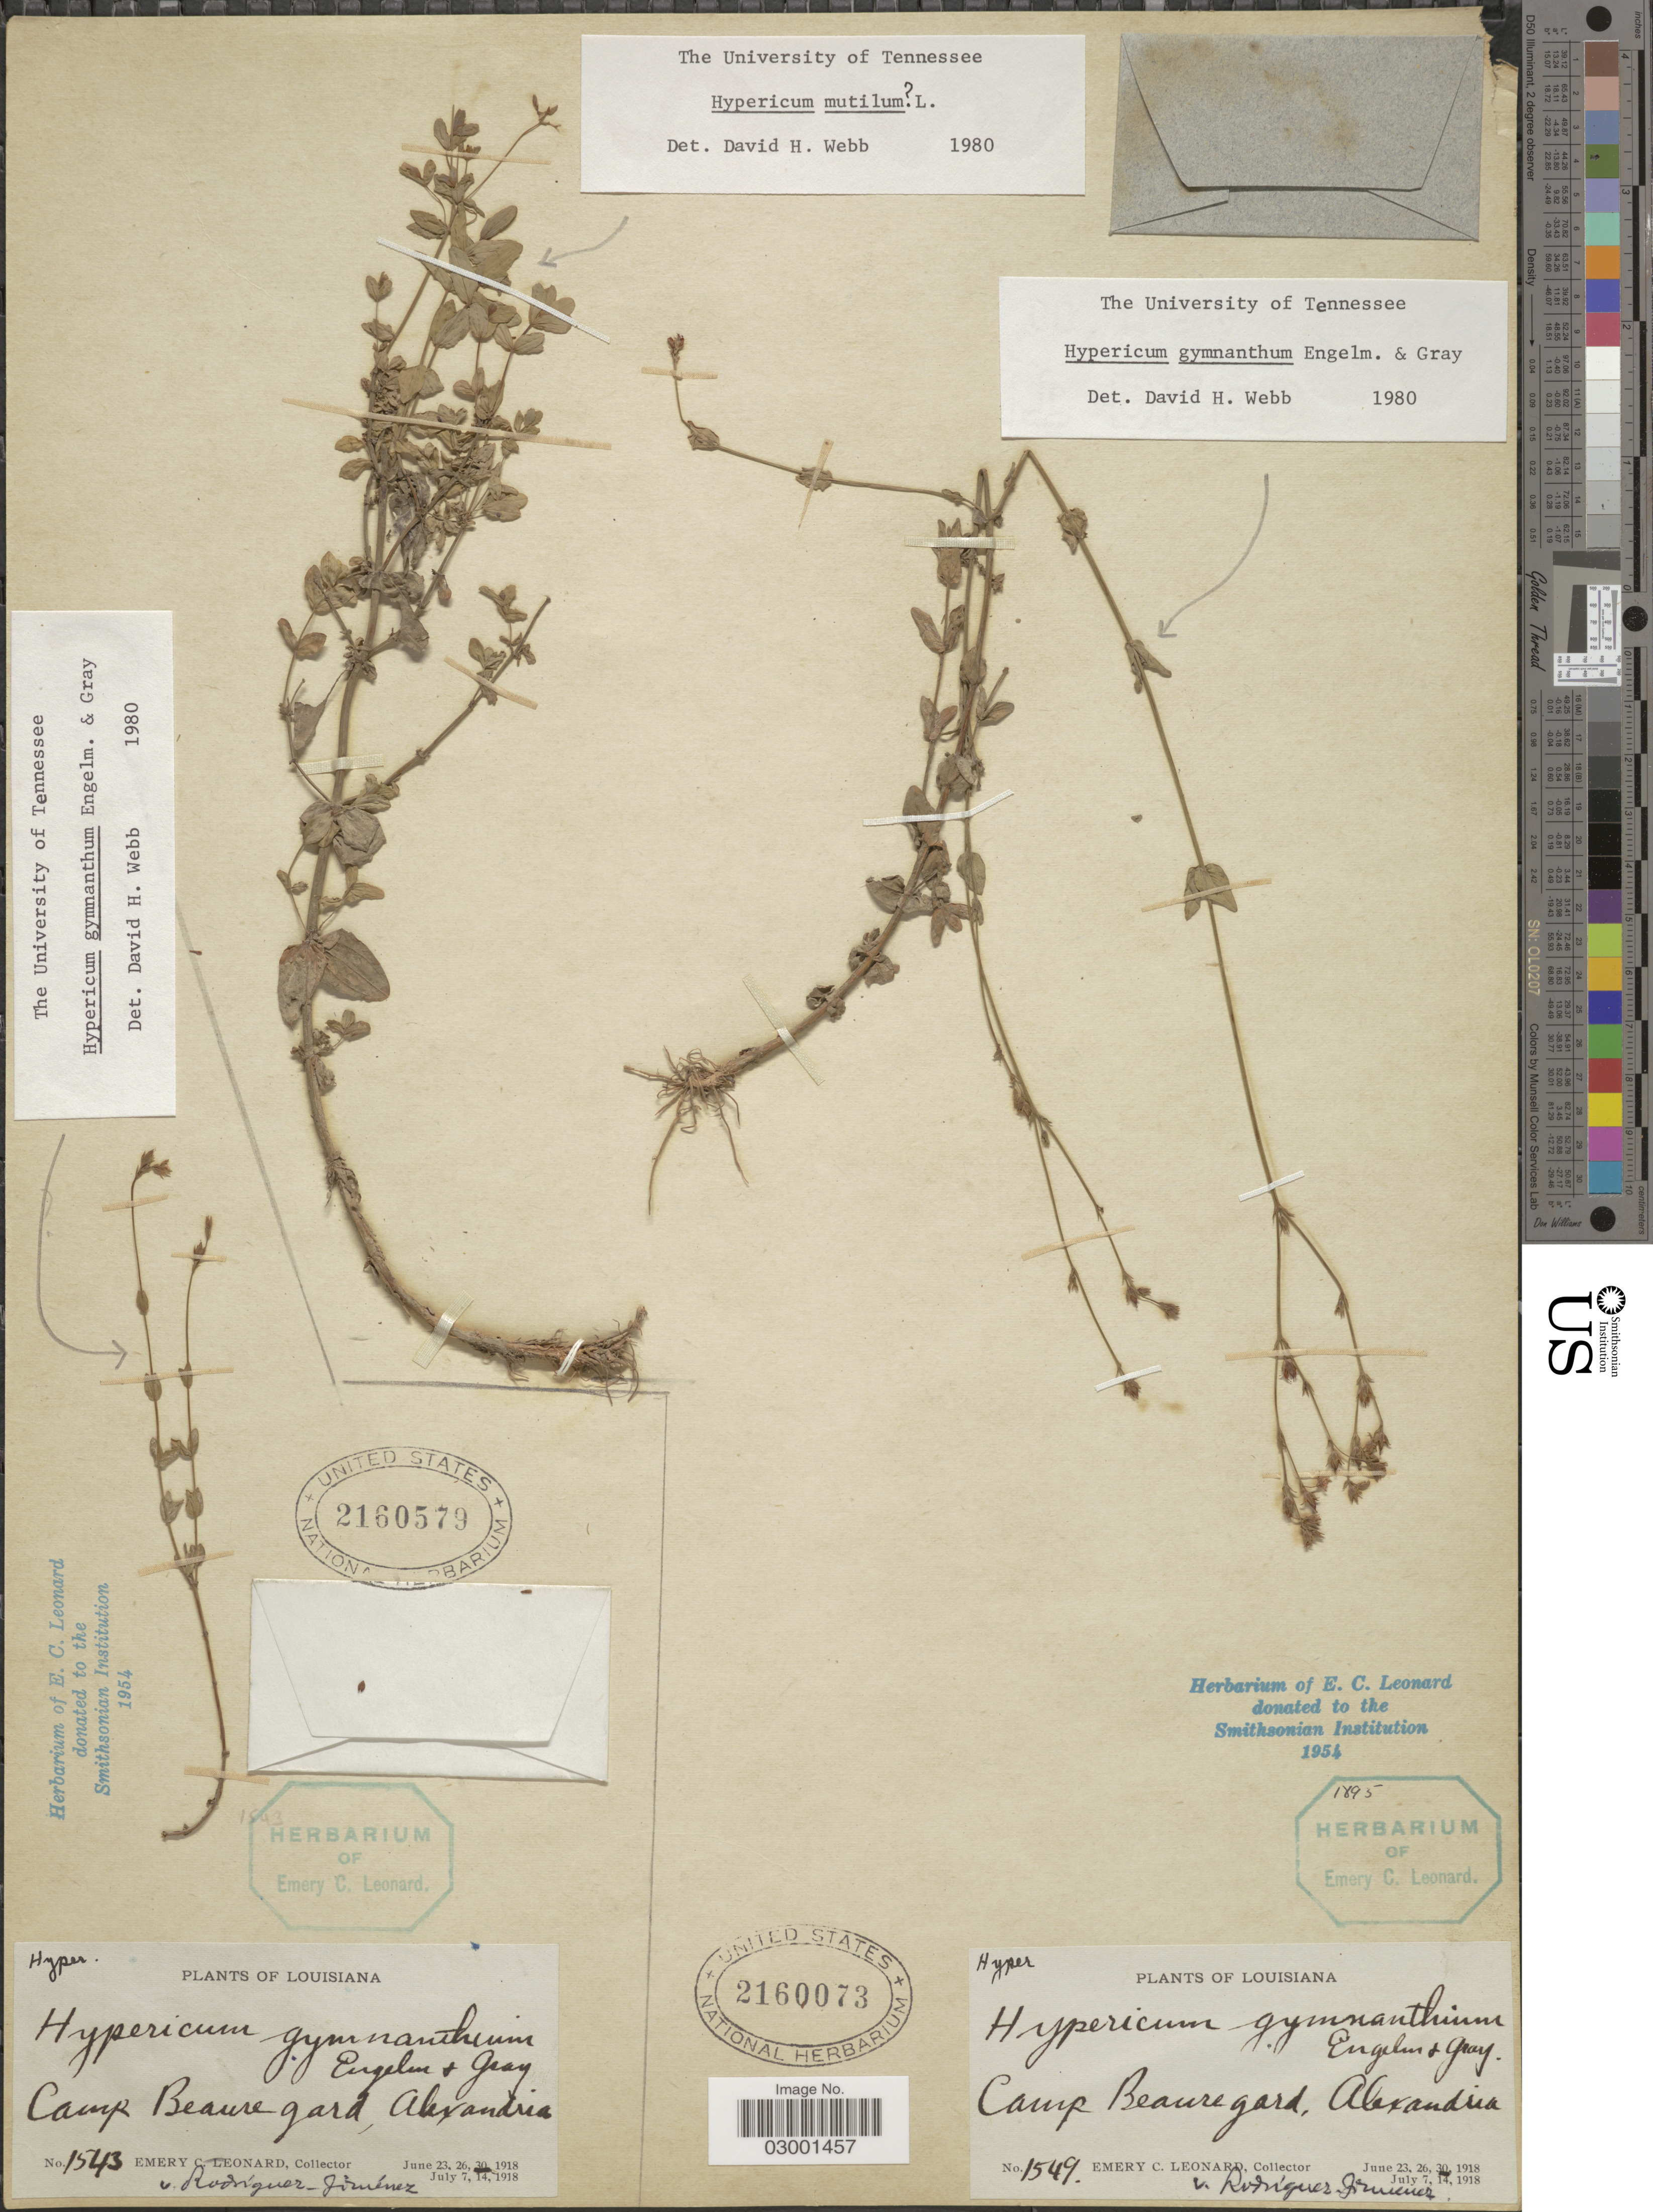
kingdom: Plantae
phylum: Tracheophyta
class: Magnoliopsida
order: Malpighiales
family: Hypericaceae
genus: Hypericum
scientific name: Hypericum gymnanthum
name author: Engelm. & A. Gray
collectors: E. C. Leonard & Rodríguez-Jiménez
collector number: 1543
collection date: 1918-06-30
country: United States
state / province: Louisiana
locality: Camp Beaure gard, Alexandria.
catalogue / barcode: US 2160579